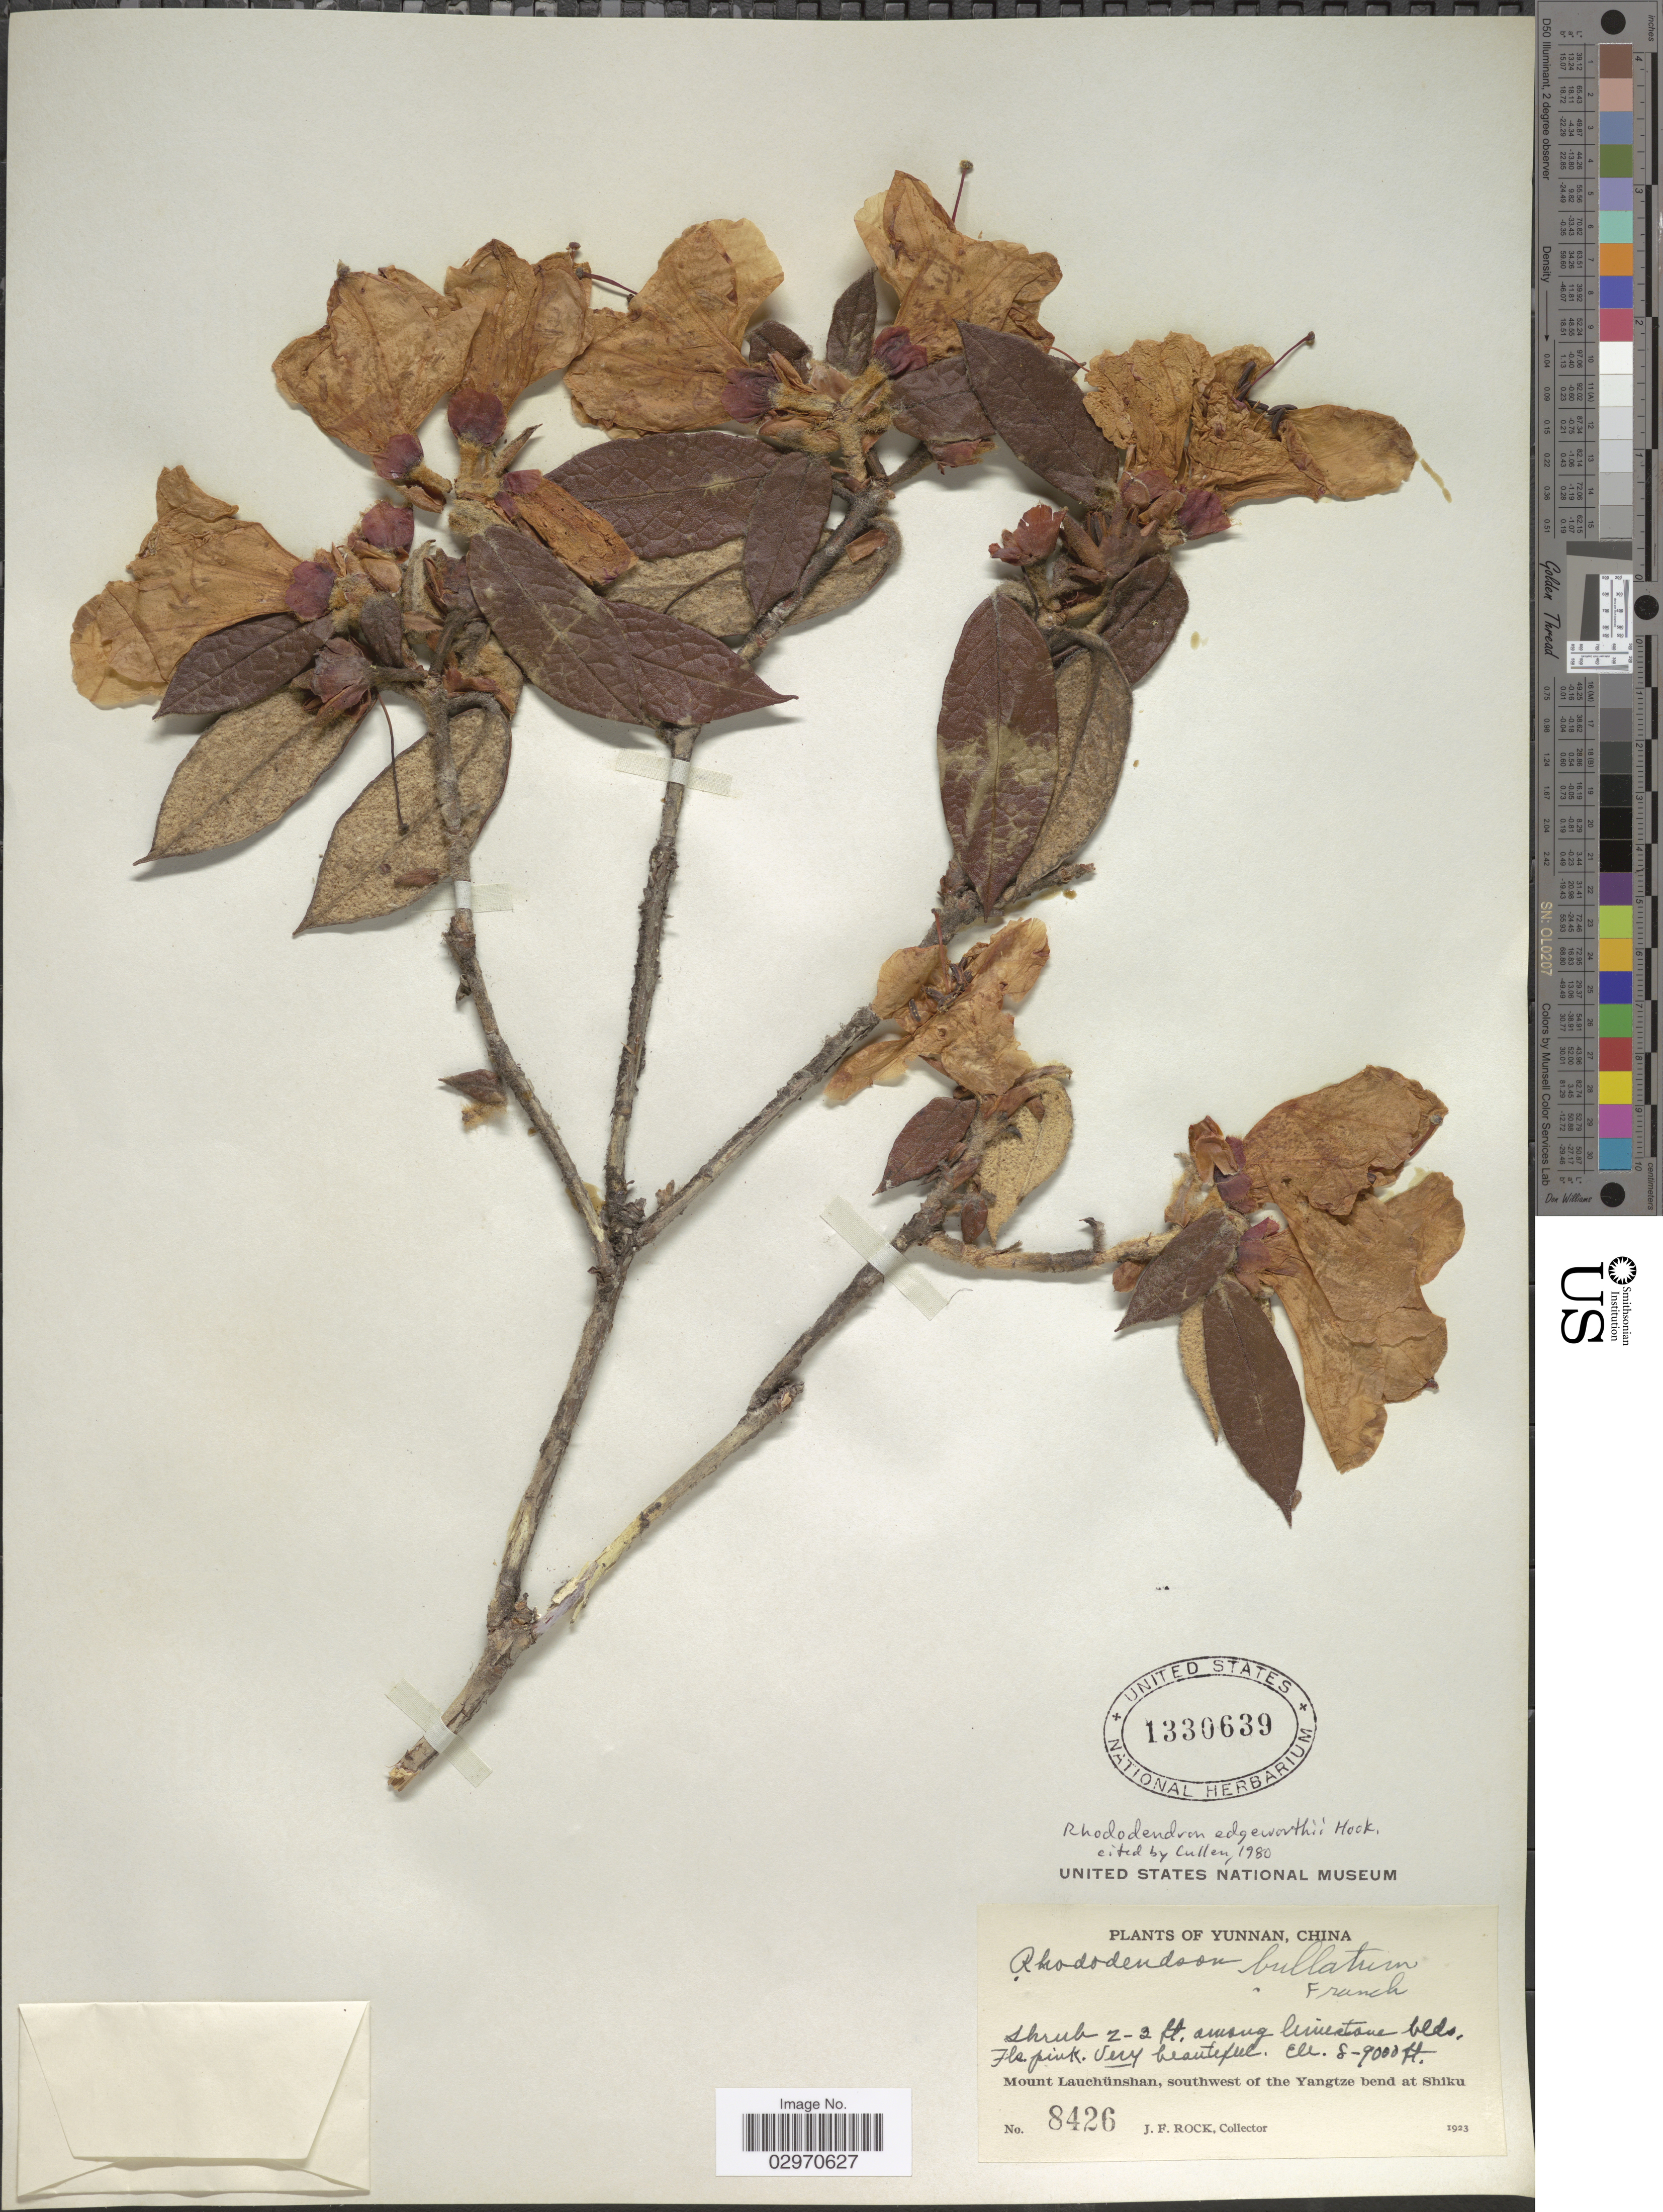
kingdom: Plantae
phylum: Tracheophyta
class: Magnoliopsida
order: Ericales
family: Ericaceae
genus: Rhododendron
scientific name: Rhododendron edgeworthii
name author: Hook.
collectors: J. Rock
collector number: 8426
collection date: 1923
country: China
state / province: Yunnan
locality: Mount Lauchünshan, southwest of the Yangtze bend at Shiku.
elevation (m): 2438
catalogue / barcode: US 1330639